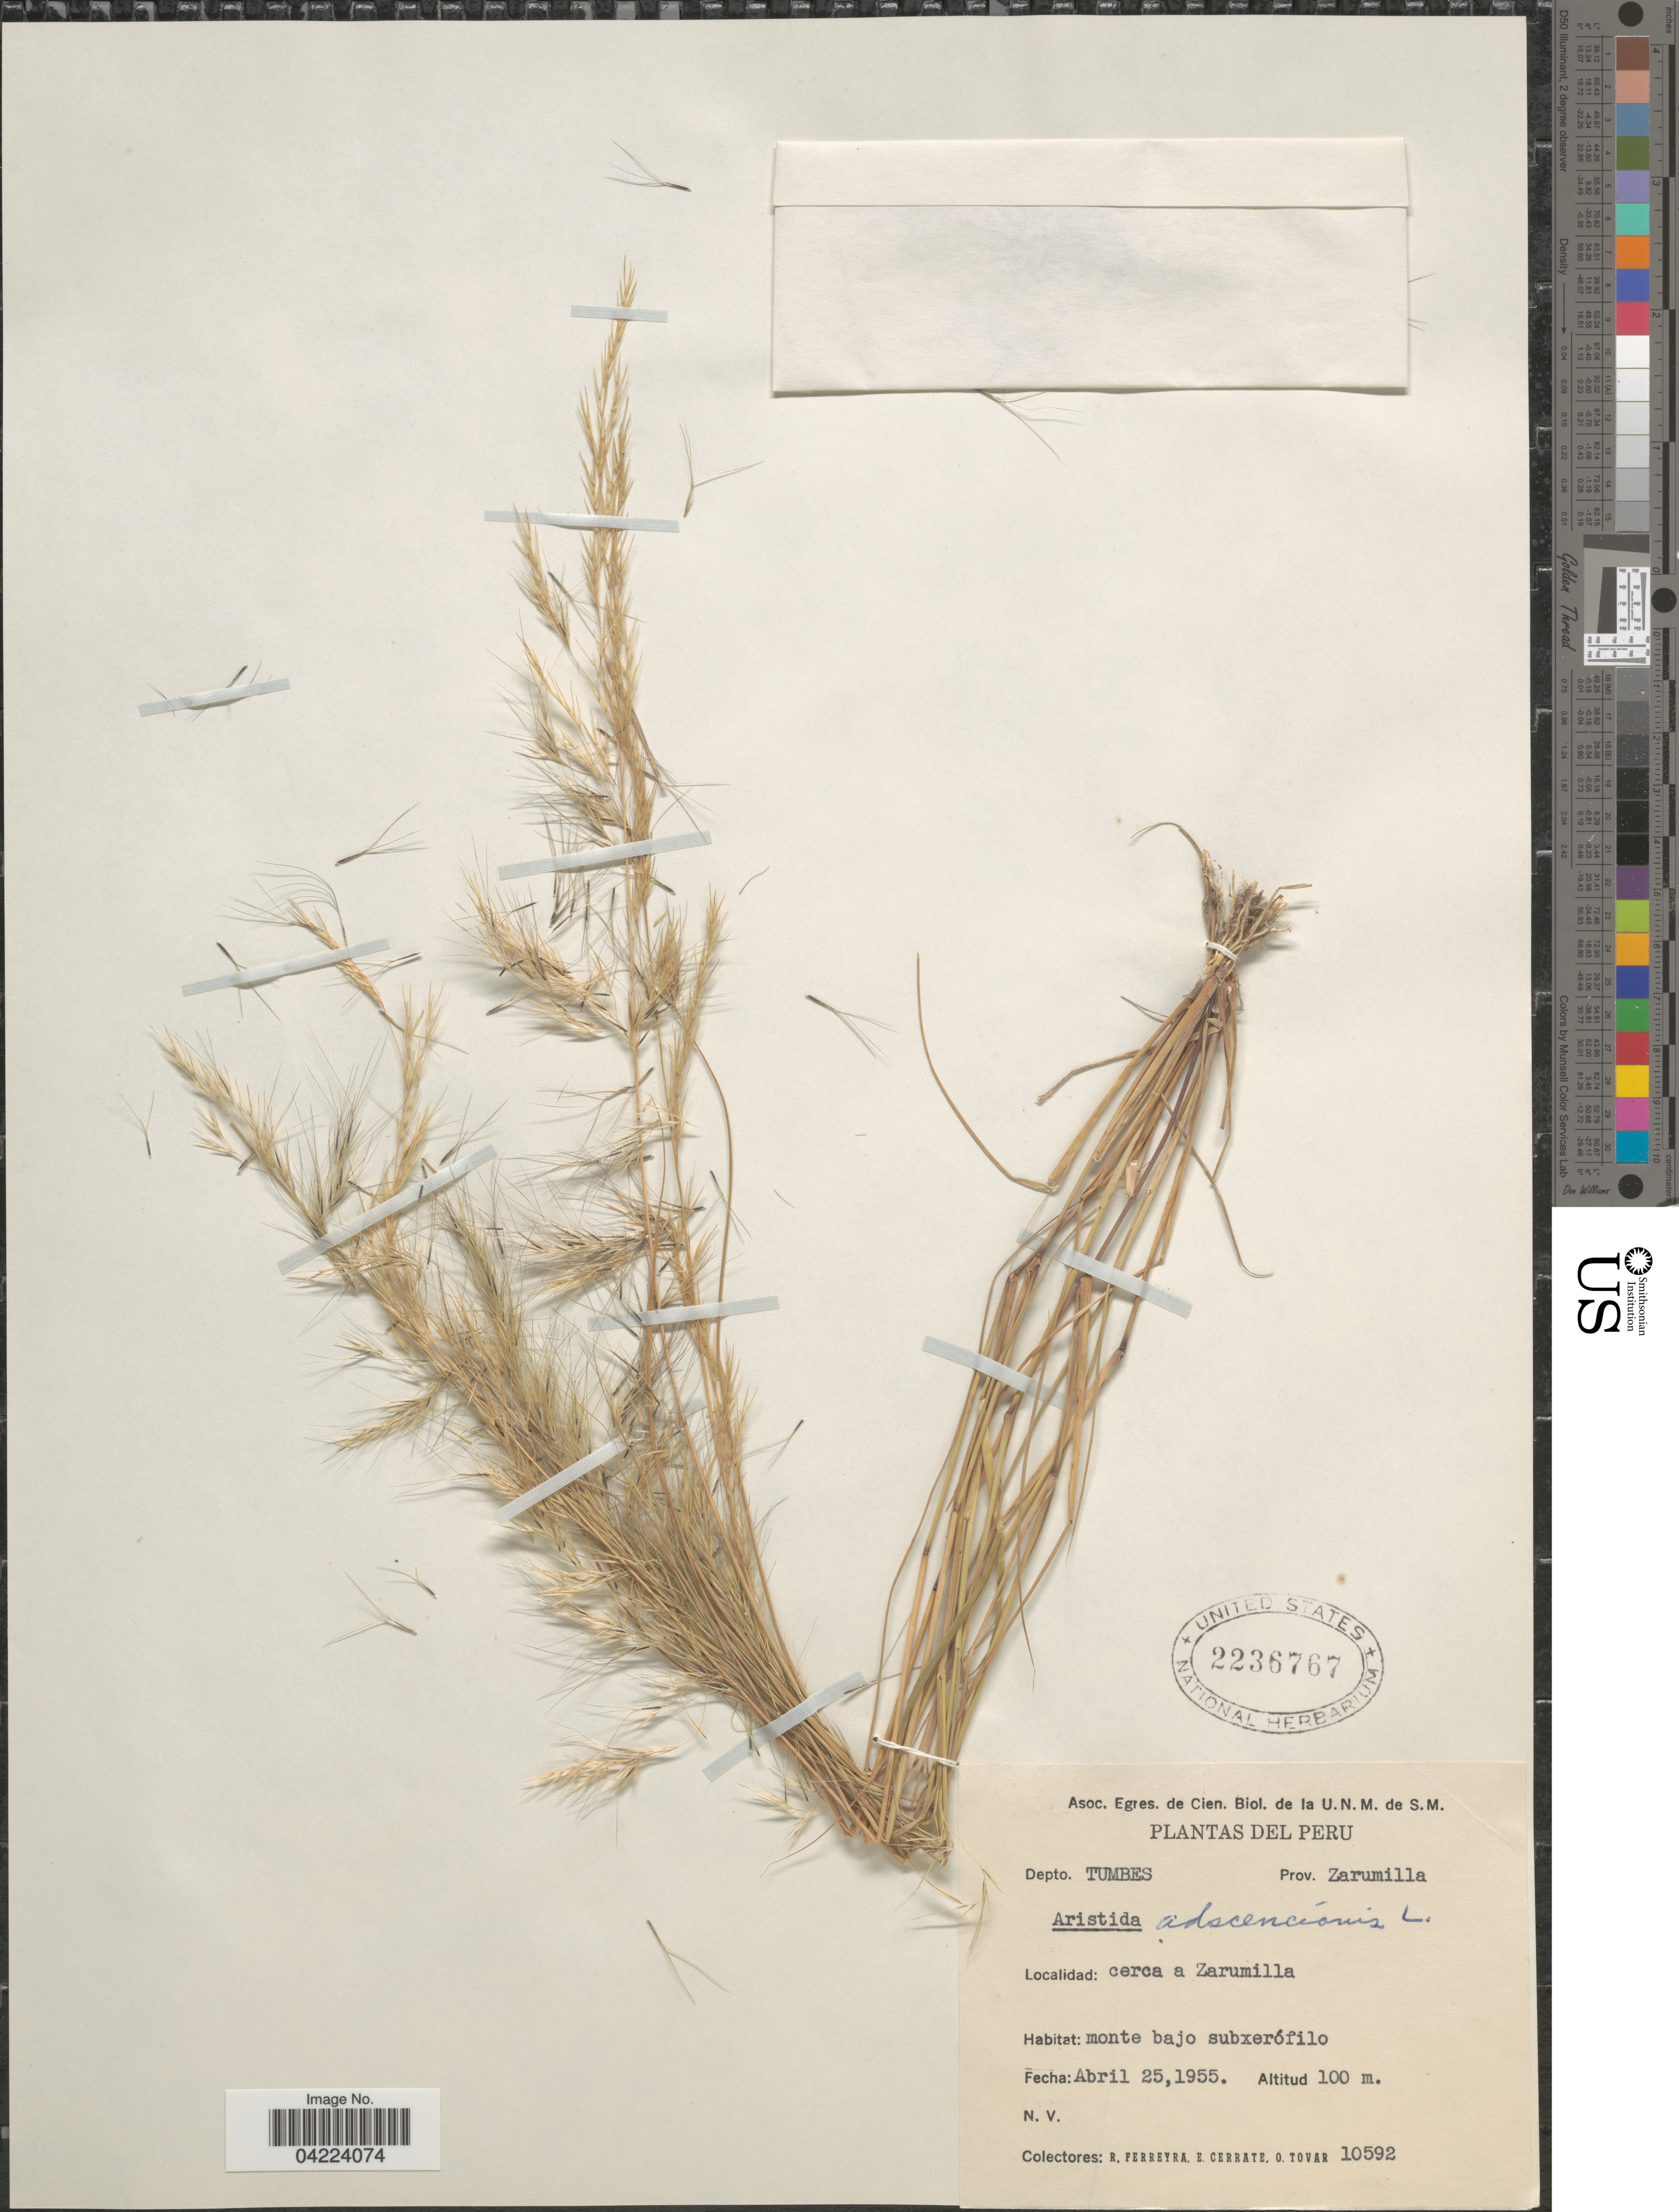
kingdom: Plantae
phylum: Tracheophyta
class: Liliopsida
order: Poales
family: Poaceae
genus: Aristida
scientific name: Aristida adscensionis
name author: L.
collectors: R. A. Ferreyra, E. Cerrate & Ó. Tovar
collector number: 10592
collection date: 1955-04-25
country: Peru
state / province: Tumbes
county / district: Zarumilla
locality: Depto. Tumbes. Prov. Zarumilla. Cerca a Zarumilla.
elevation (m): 100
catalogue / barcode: US 2236767